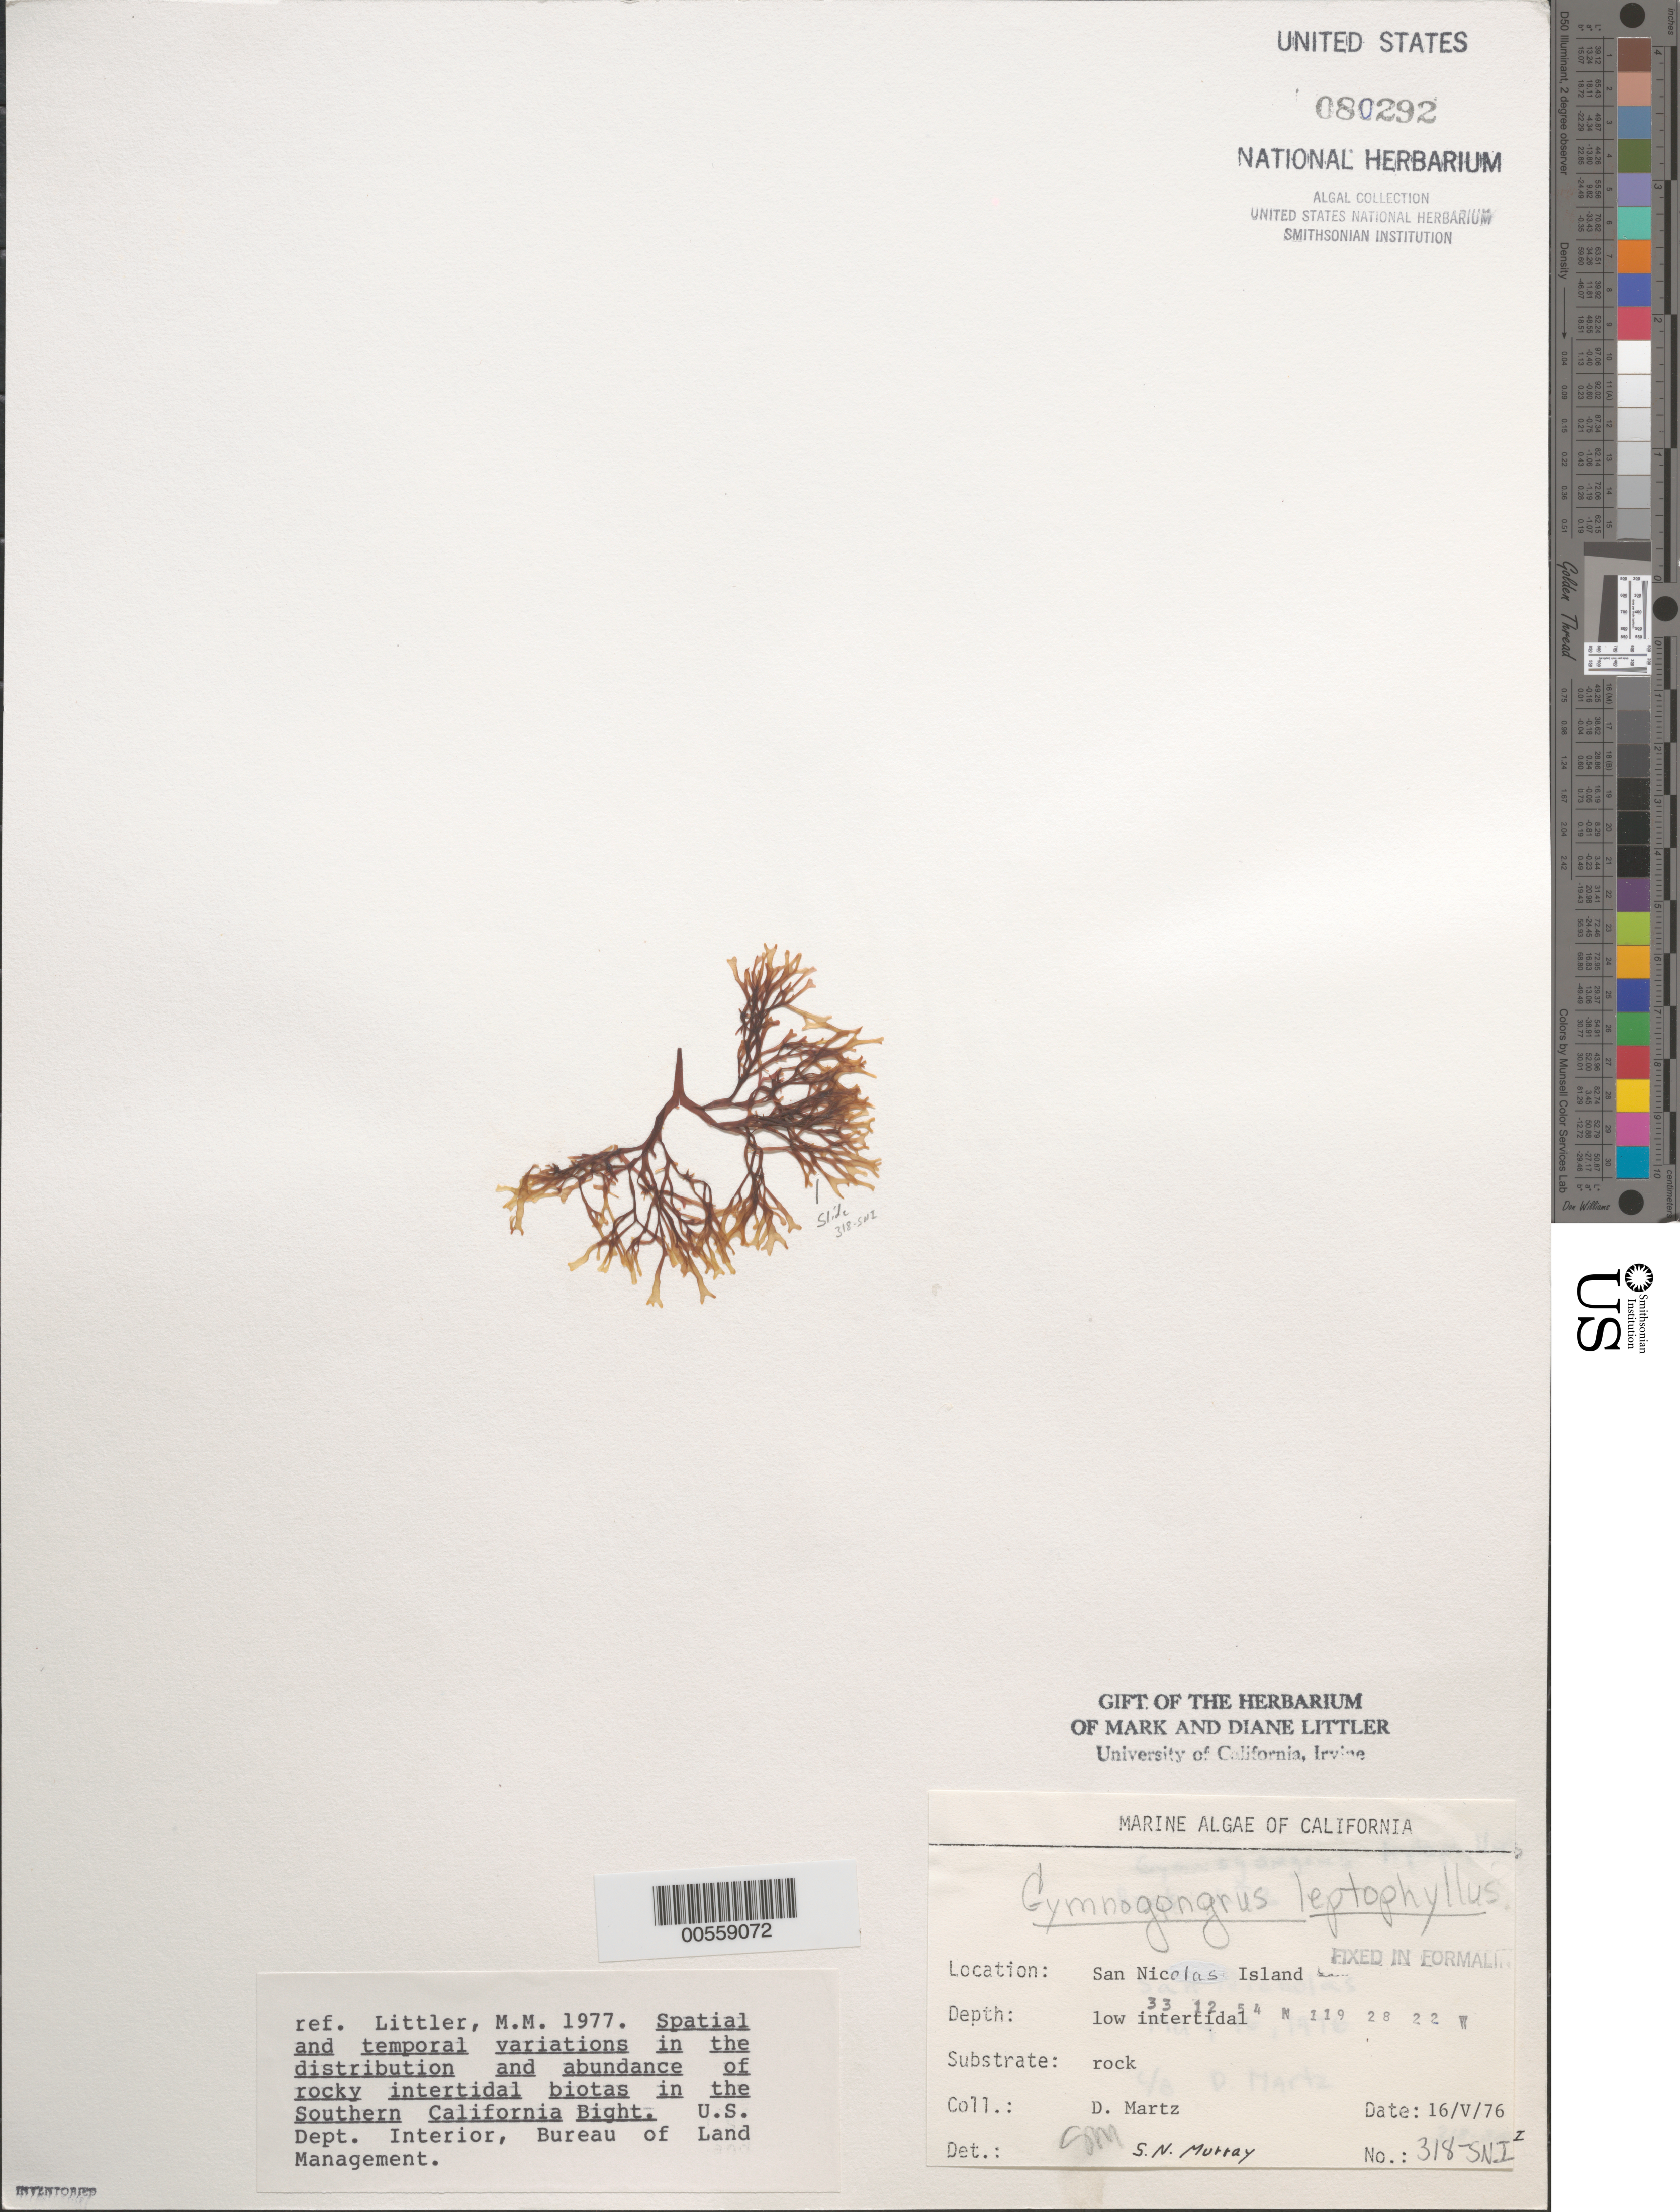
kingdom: Plantae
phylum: Rhodophyta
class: Florideophyceae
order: Gigartinales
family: Phyllophoraceae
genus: Besa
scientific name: Besa leptophylla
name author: (J. Agardh) M.S.Calderon & K.A. Miller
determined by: Algae name updating Project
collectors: D. Martz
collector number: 318-sni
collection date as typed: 16 May 1976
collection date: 1976-05-16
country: United States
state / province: California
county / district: Ventura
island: San Nicolas Island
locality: Dutch Harbor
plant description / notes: BLM-SOCALBIGHT Rocky Intertidal Survey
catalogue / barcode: US 80292